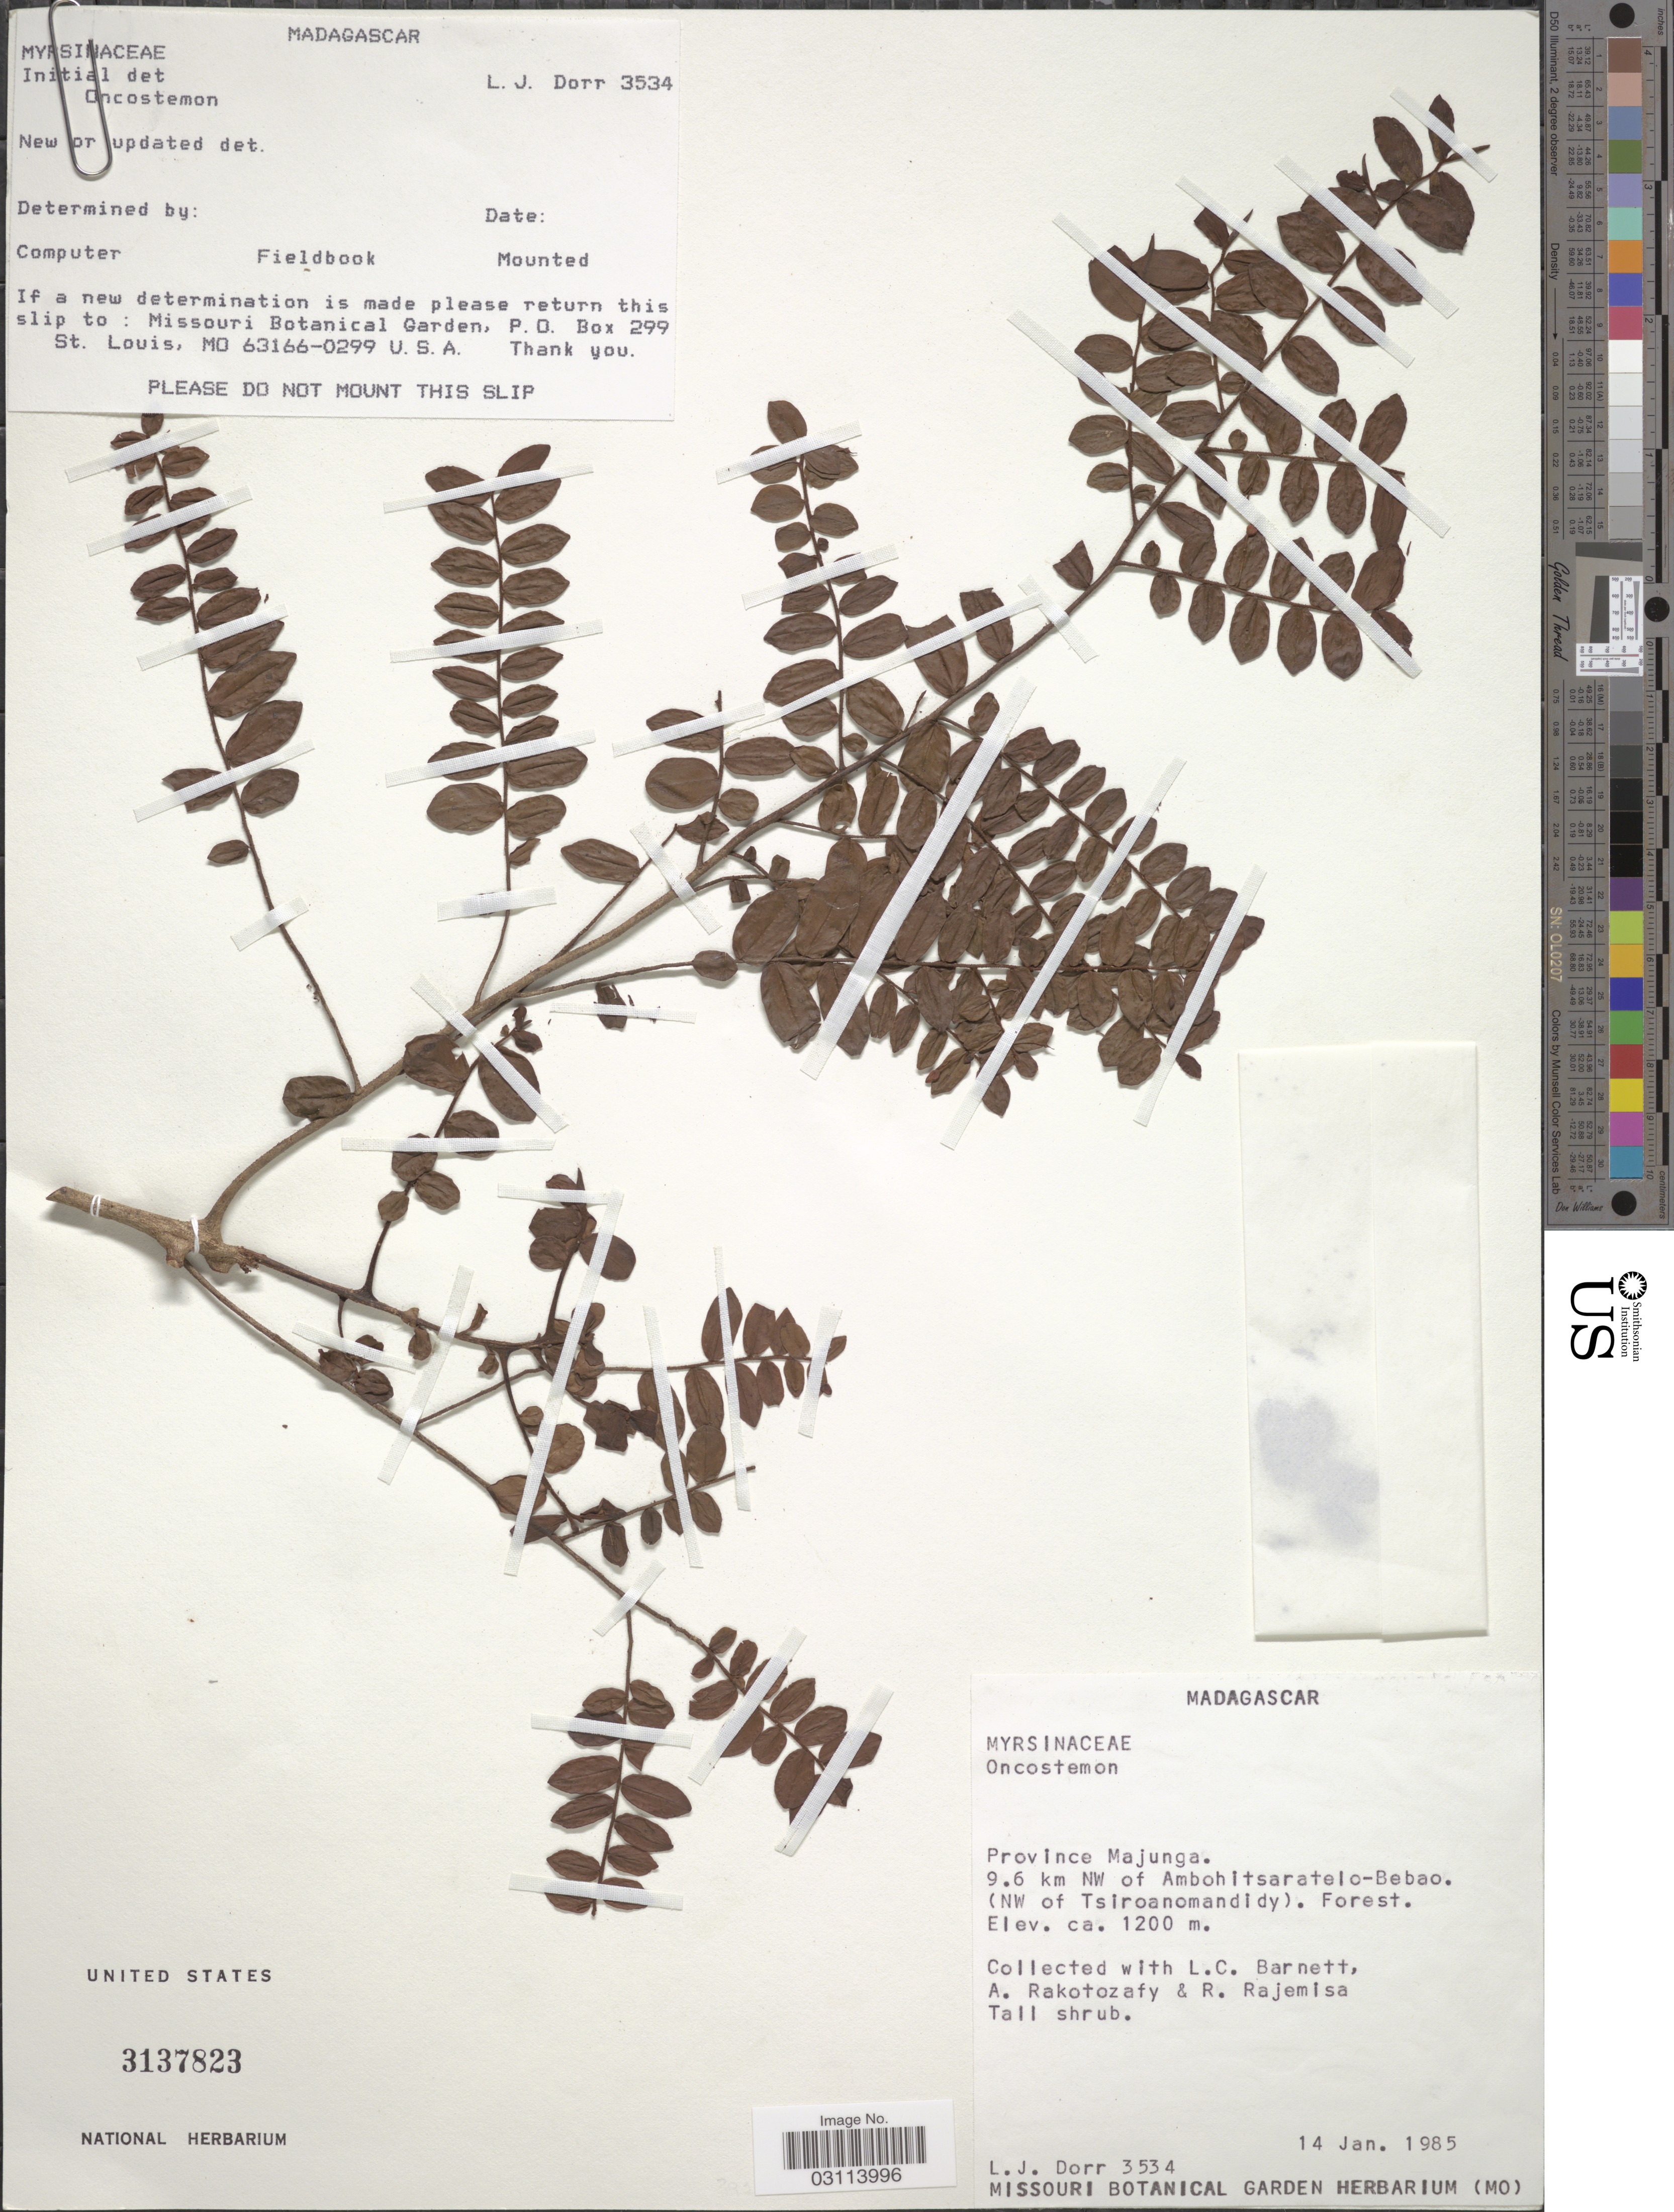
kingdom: Plantae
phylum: Tracheophyta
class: Magnoliopsida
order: Ericales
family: Primulaceae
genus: Oncostemon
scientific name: Oncostemon sp.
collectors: L. J. Dorr, L. C. Barnett, A. Rakotozafy & R. Rajemisa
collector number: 3534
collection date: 1985-01-14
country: Madagascar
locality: Province Majunga. 9.6 km NW of Ambohitsaratelo-Bebao. (NW of Tsiroanomandidy).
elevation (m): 1200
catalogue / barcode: US 3137823